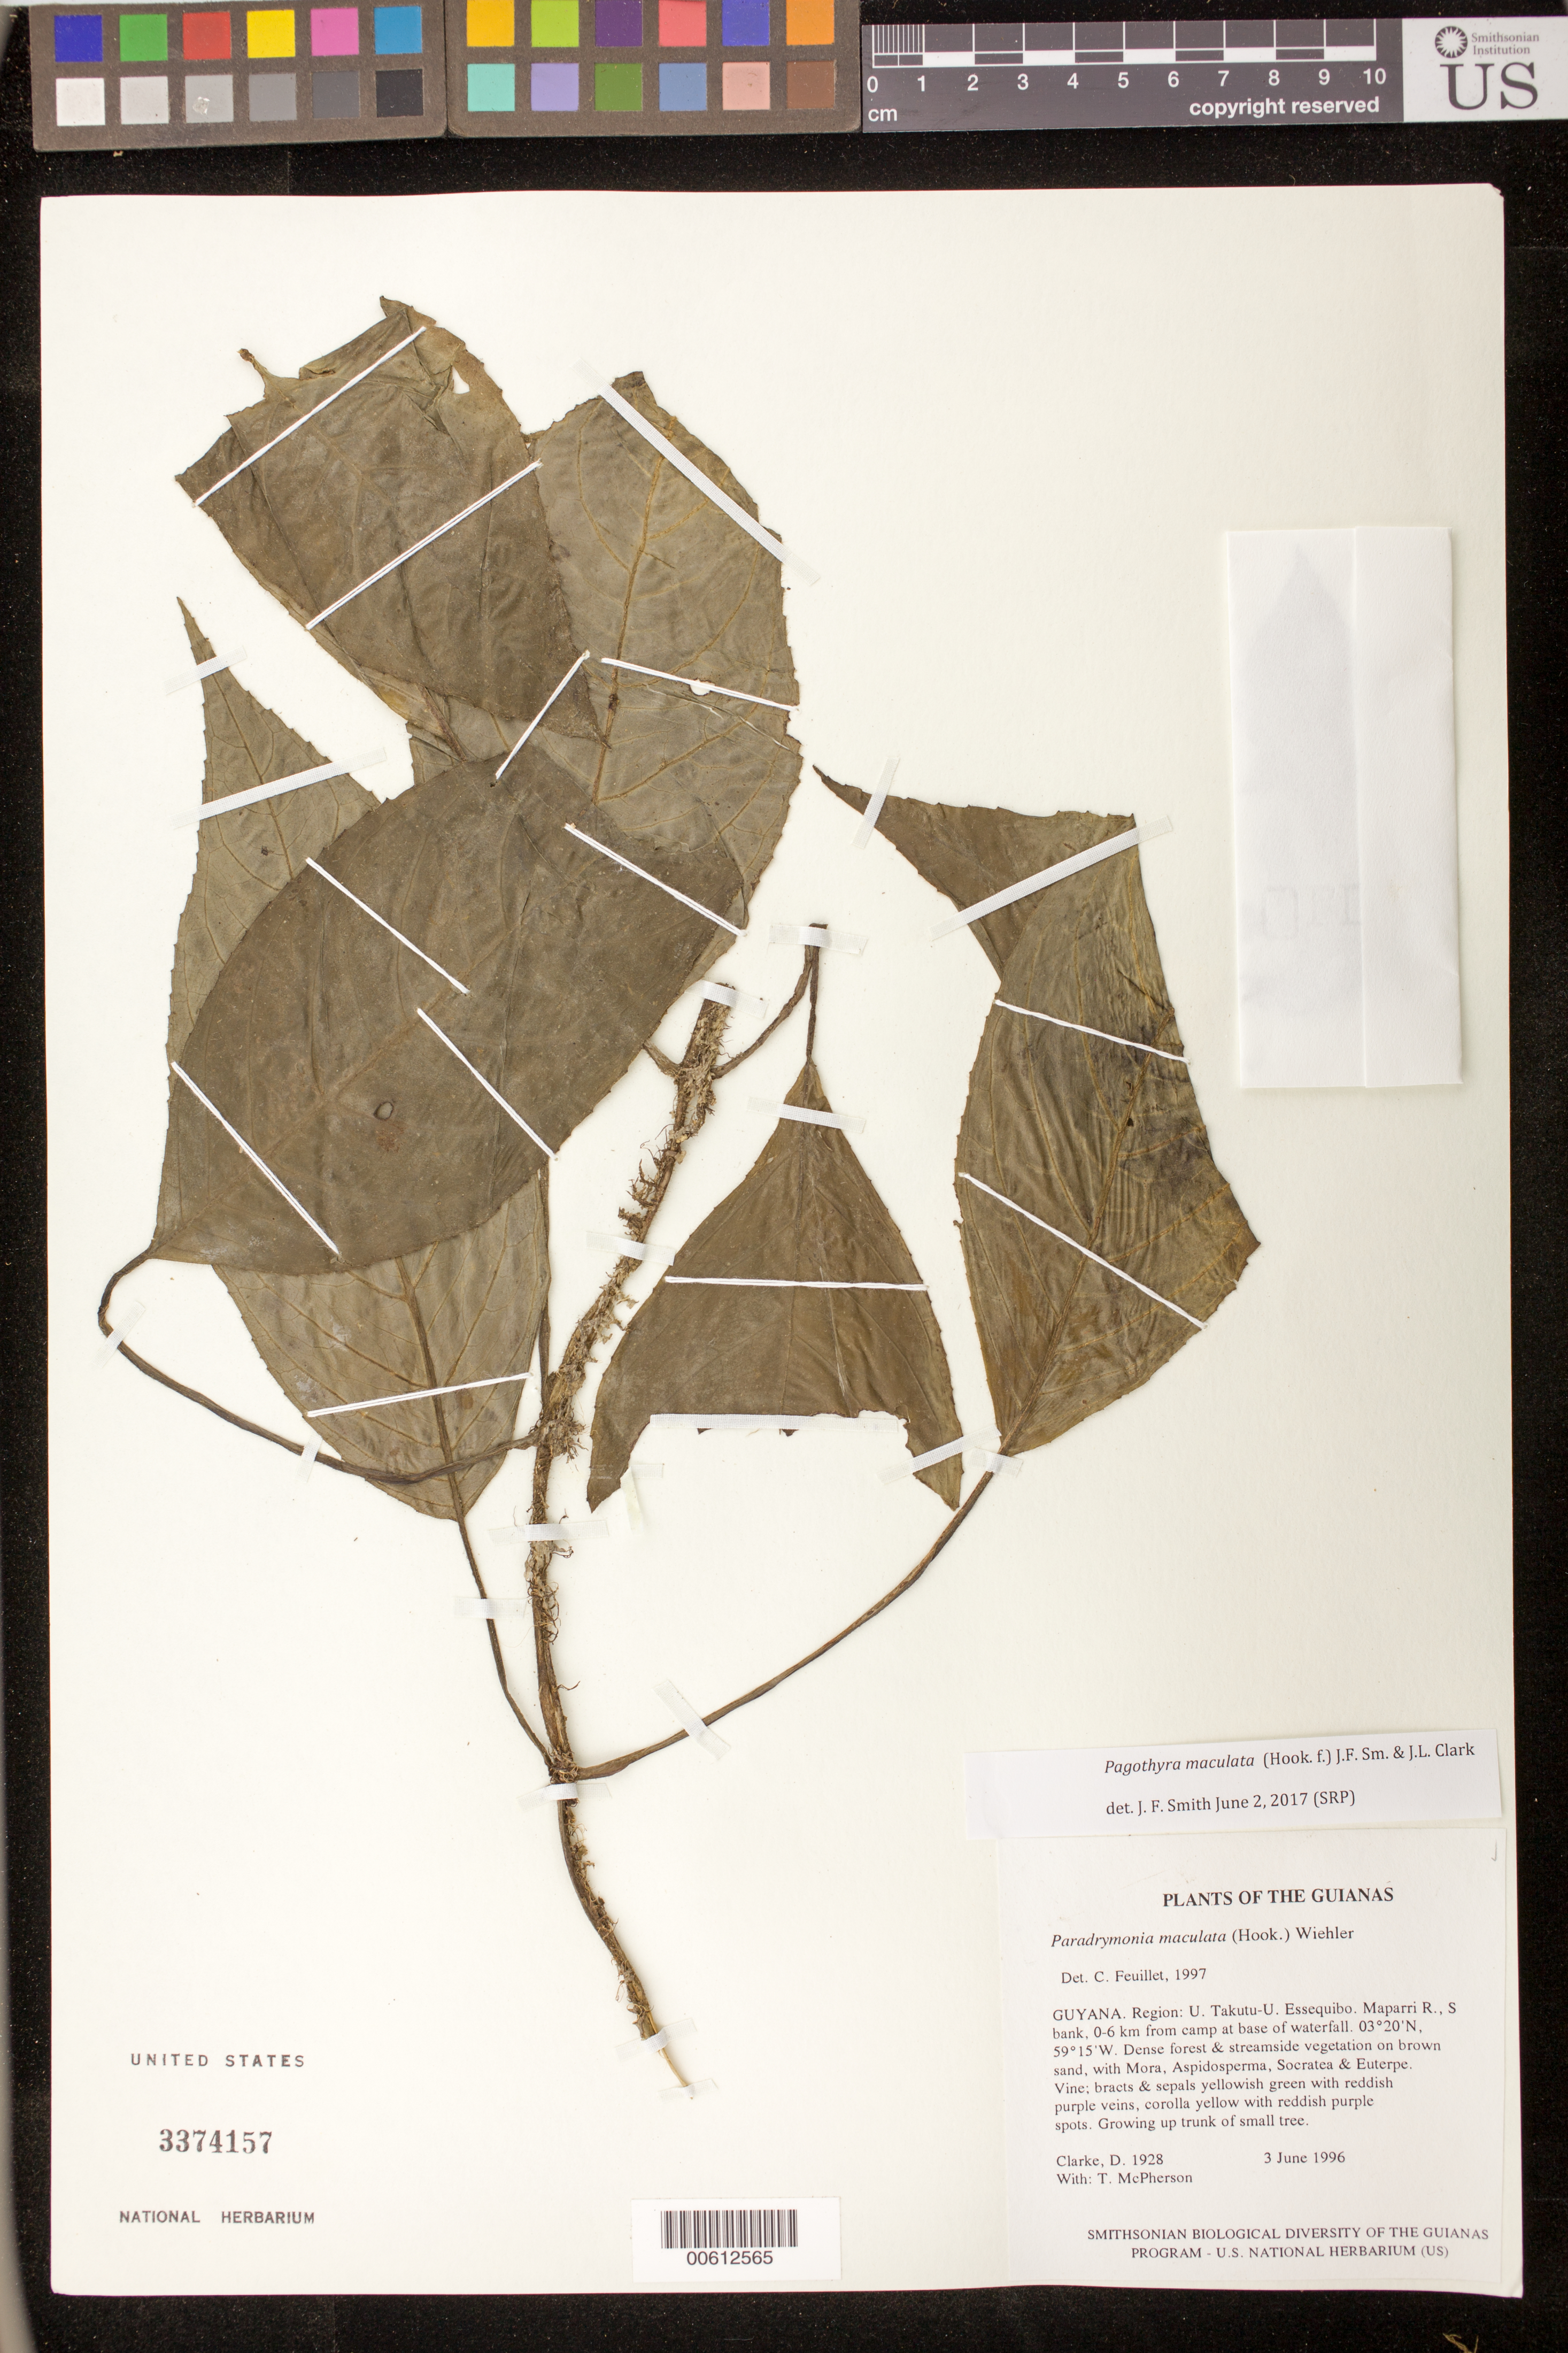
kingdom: Plantae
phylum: Tracheophyta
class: Magnoliopsida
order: Lamiales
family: Gesneriaceae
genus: Pagothyra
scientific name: Pagothyra maculata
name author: (Hook. f.) J.F. Sm. & J.L. Clark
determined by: Smith, J. F.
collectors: H. D. Clarke & T. McPherson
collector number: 1928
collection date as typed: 03 Jun 1996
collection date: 1996-06-03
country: Guyana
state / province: U. Takutu-U. Essequibo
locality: Maparri R., S bank, 0-6 km from camp at base of waterfall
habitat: Dense forest & streamside vegetation on brown sand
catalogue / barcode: US 3374157